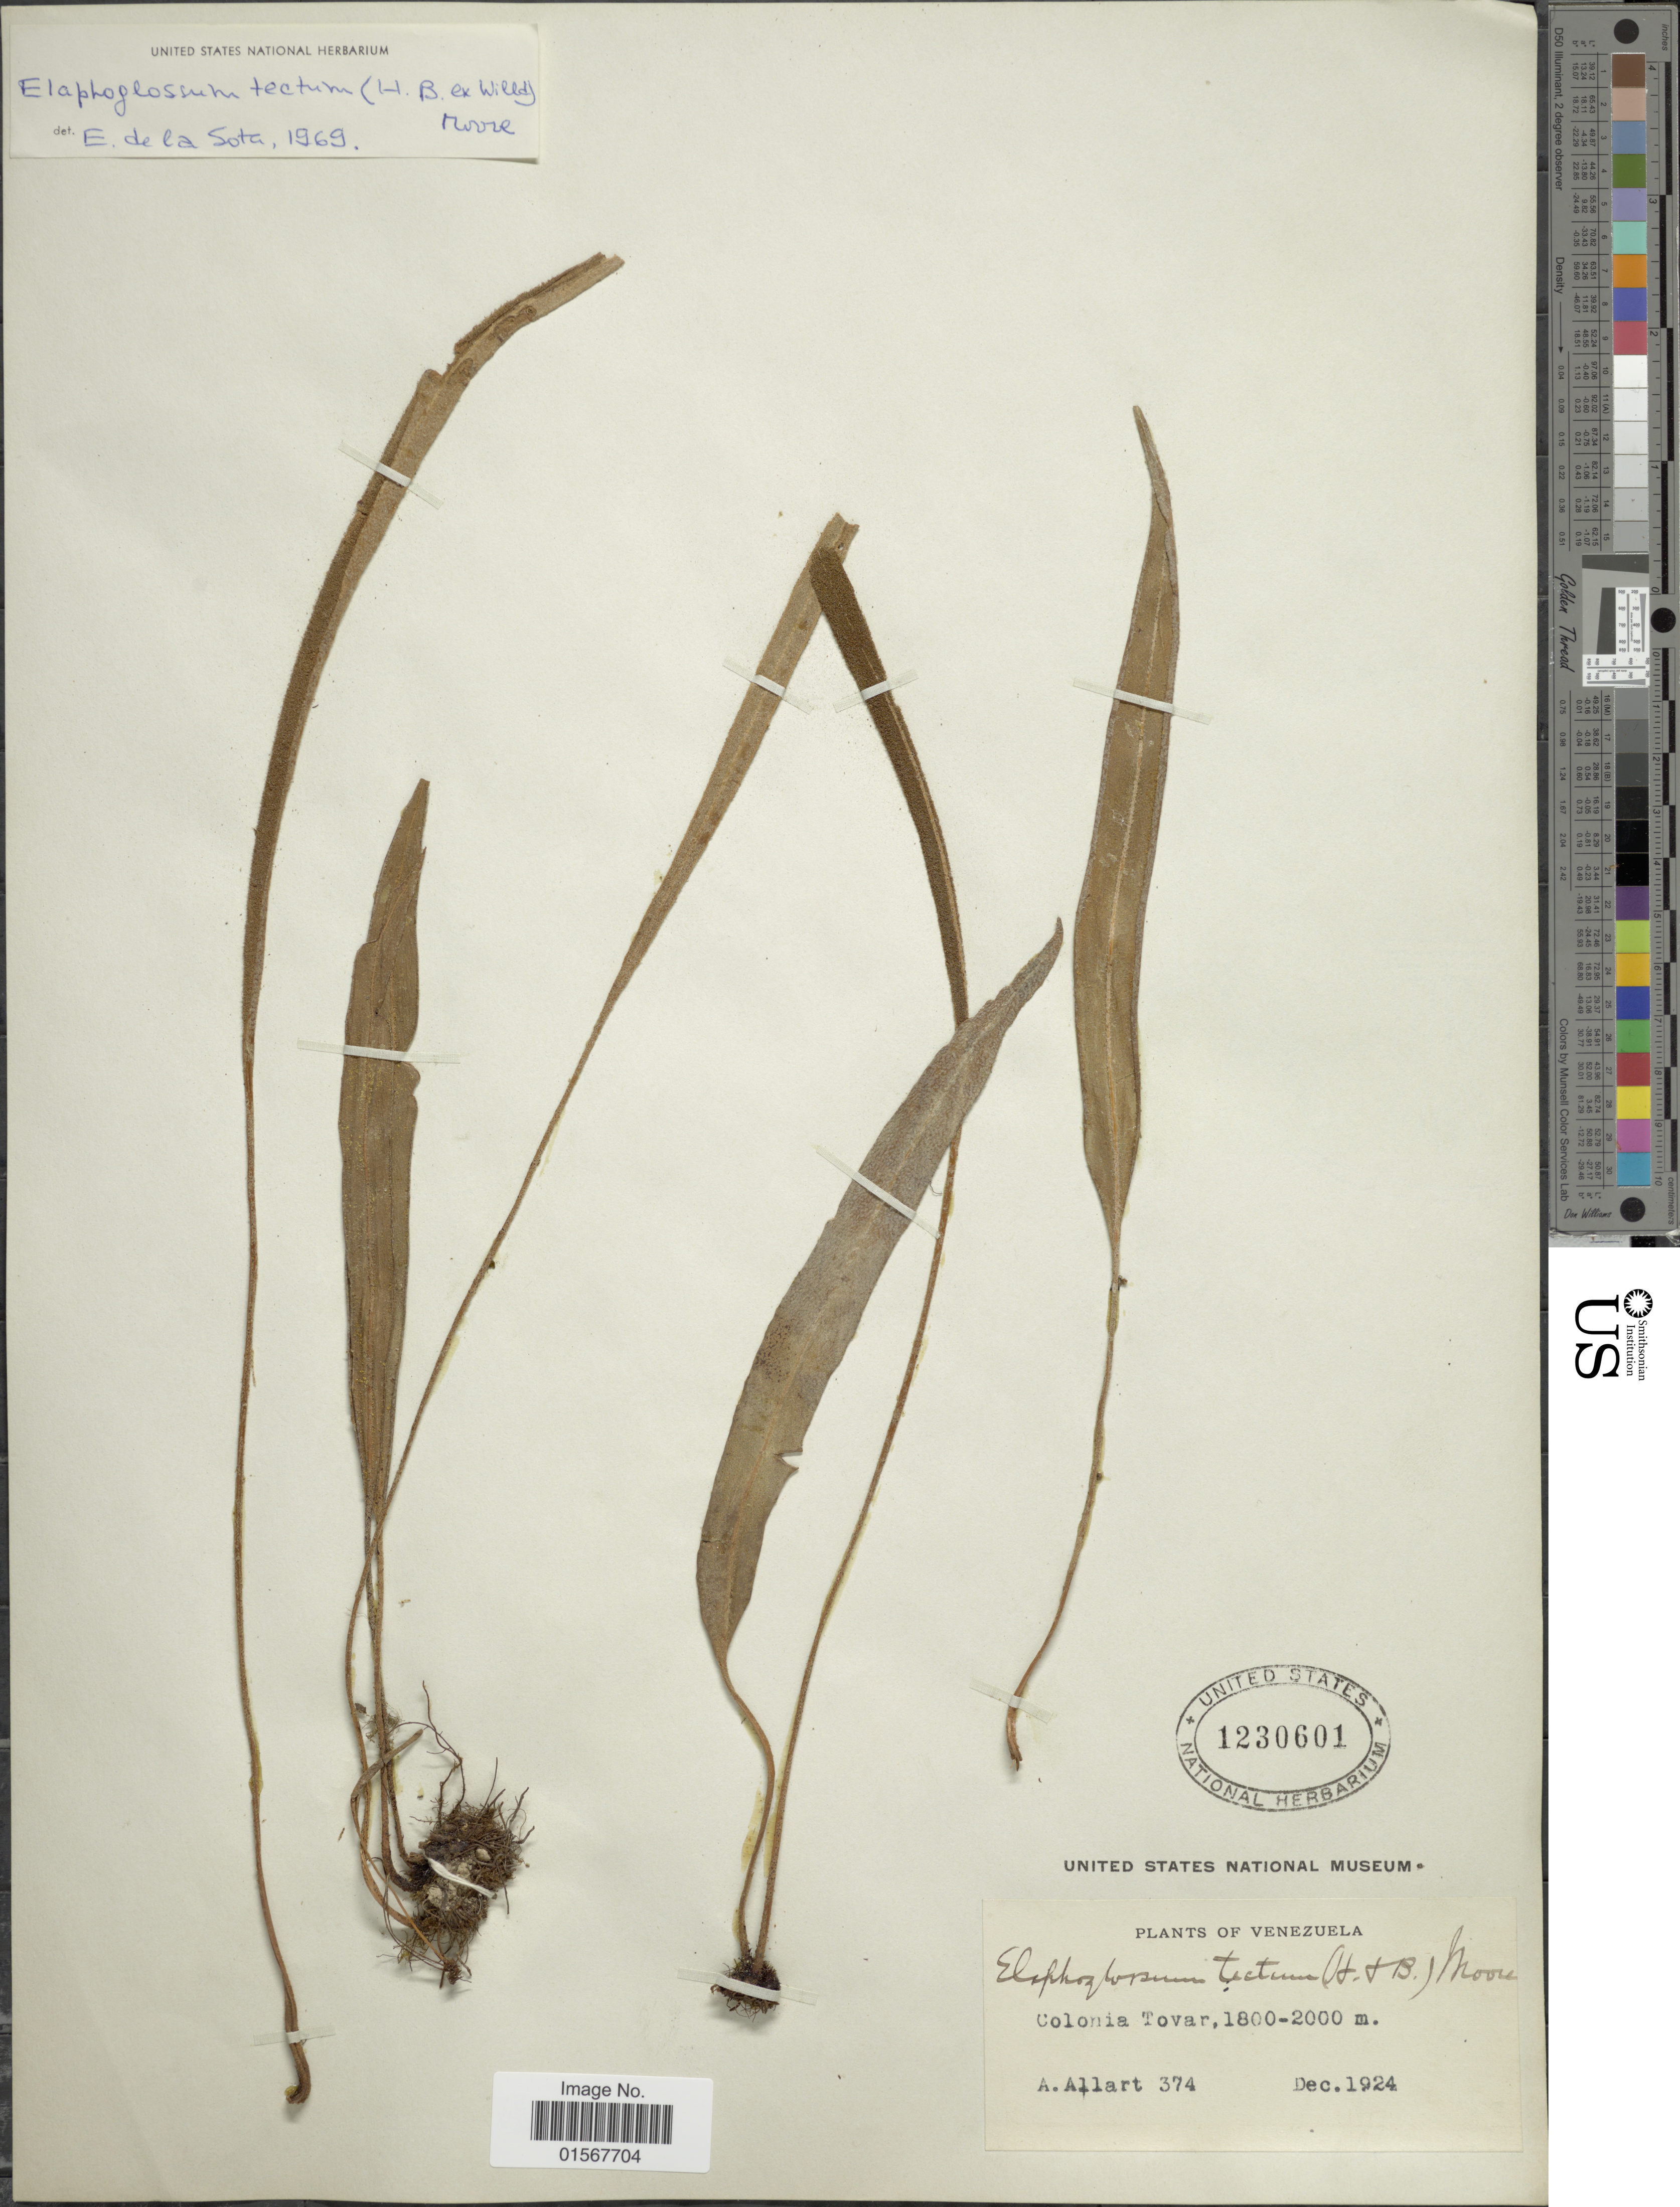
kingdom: Plantae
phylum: Tracheophyta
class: Polypodiopsida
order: Polypodiales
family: Dryopteridaceae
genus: Elaphoglossum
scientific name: Elaphoglossum tectum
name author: (Humb. & Bonpl.) Moore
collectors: A. Allart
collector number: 374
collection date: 1924-12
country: Venezuela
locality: Colonia Tovar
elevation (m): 1800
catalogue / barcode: US 1230601